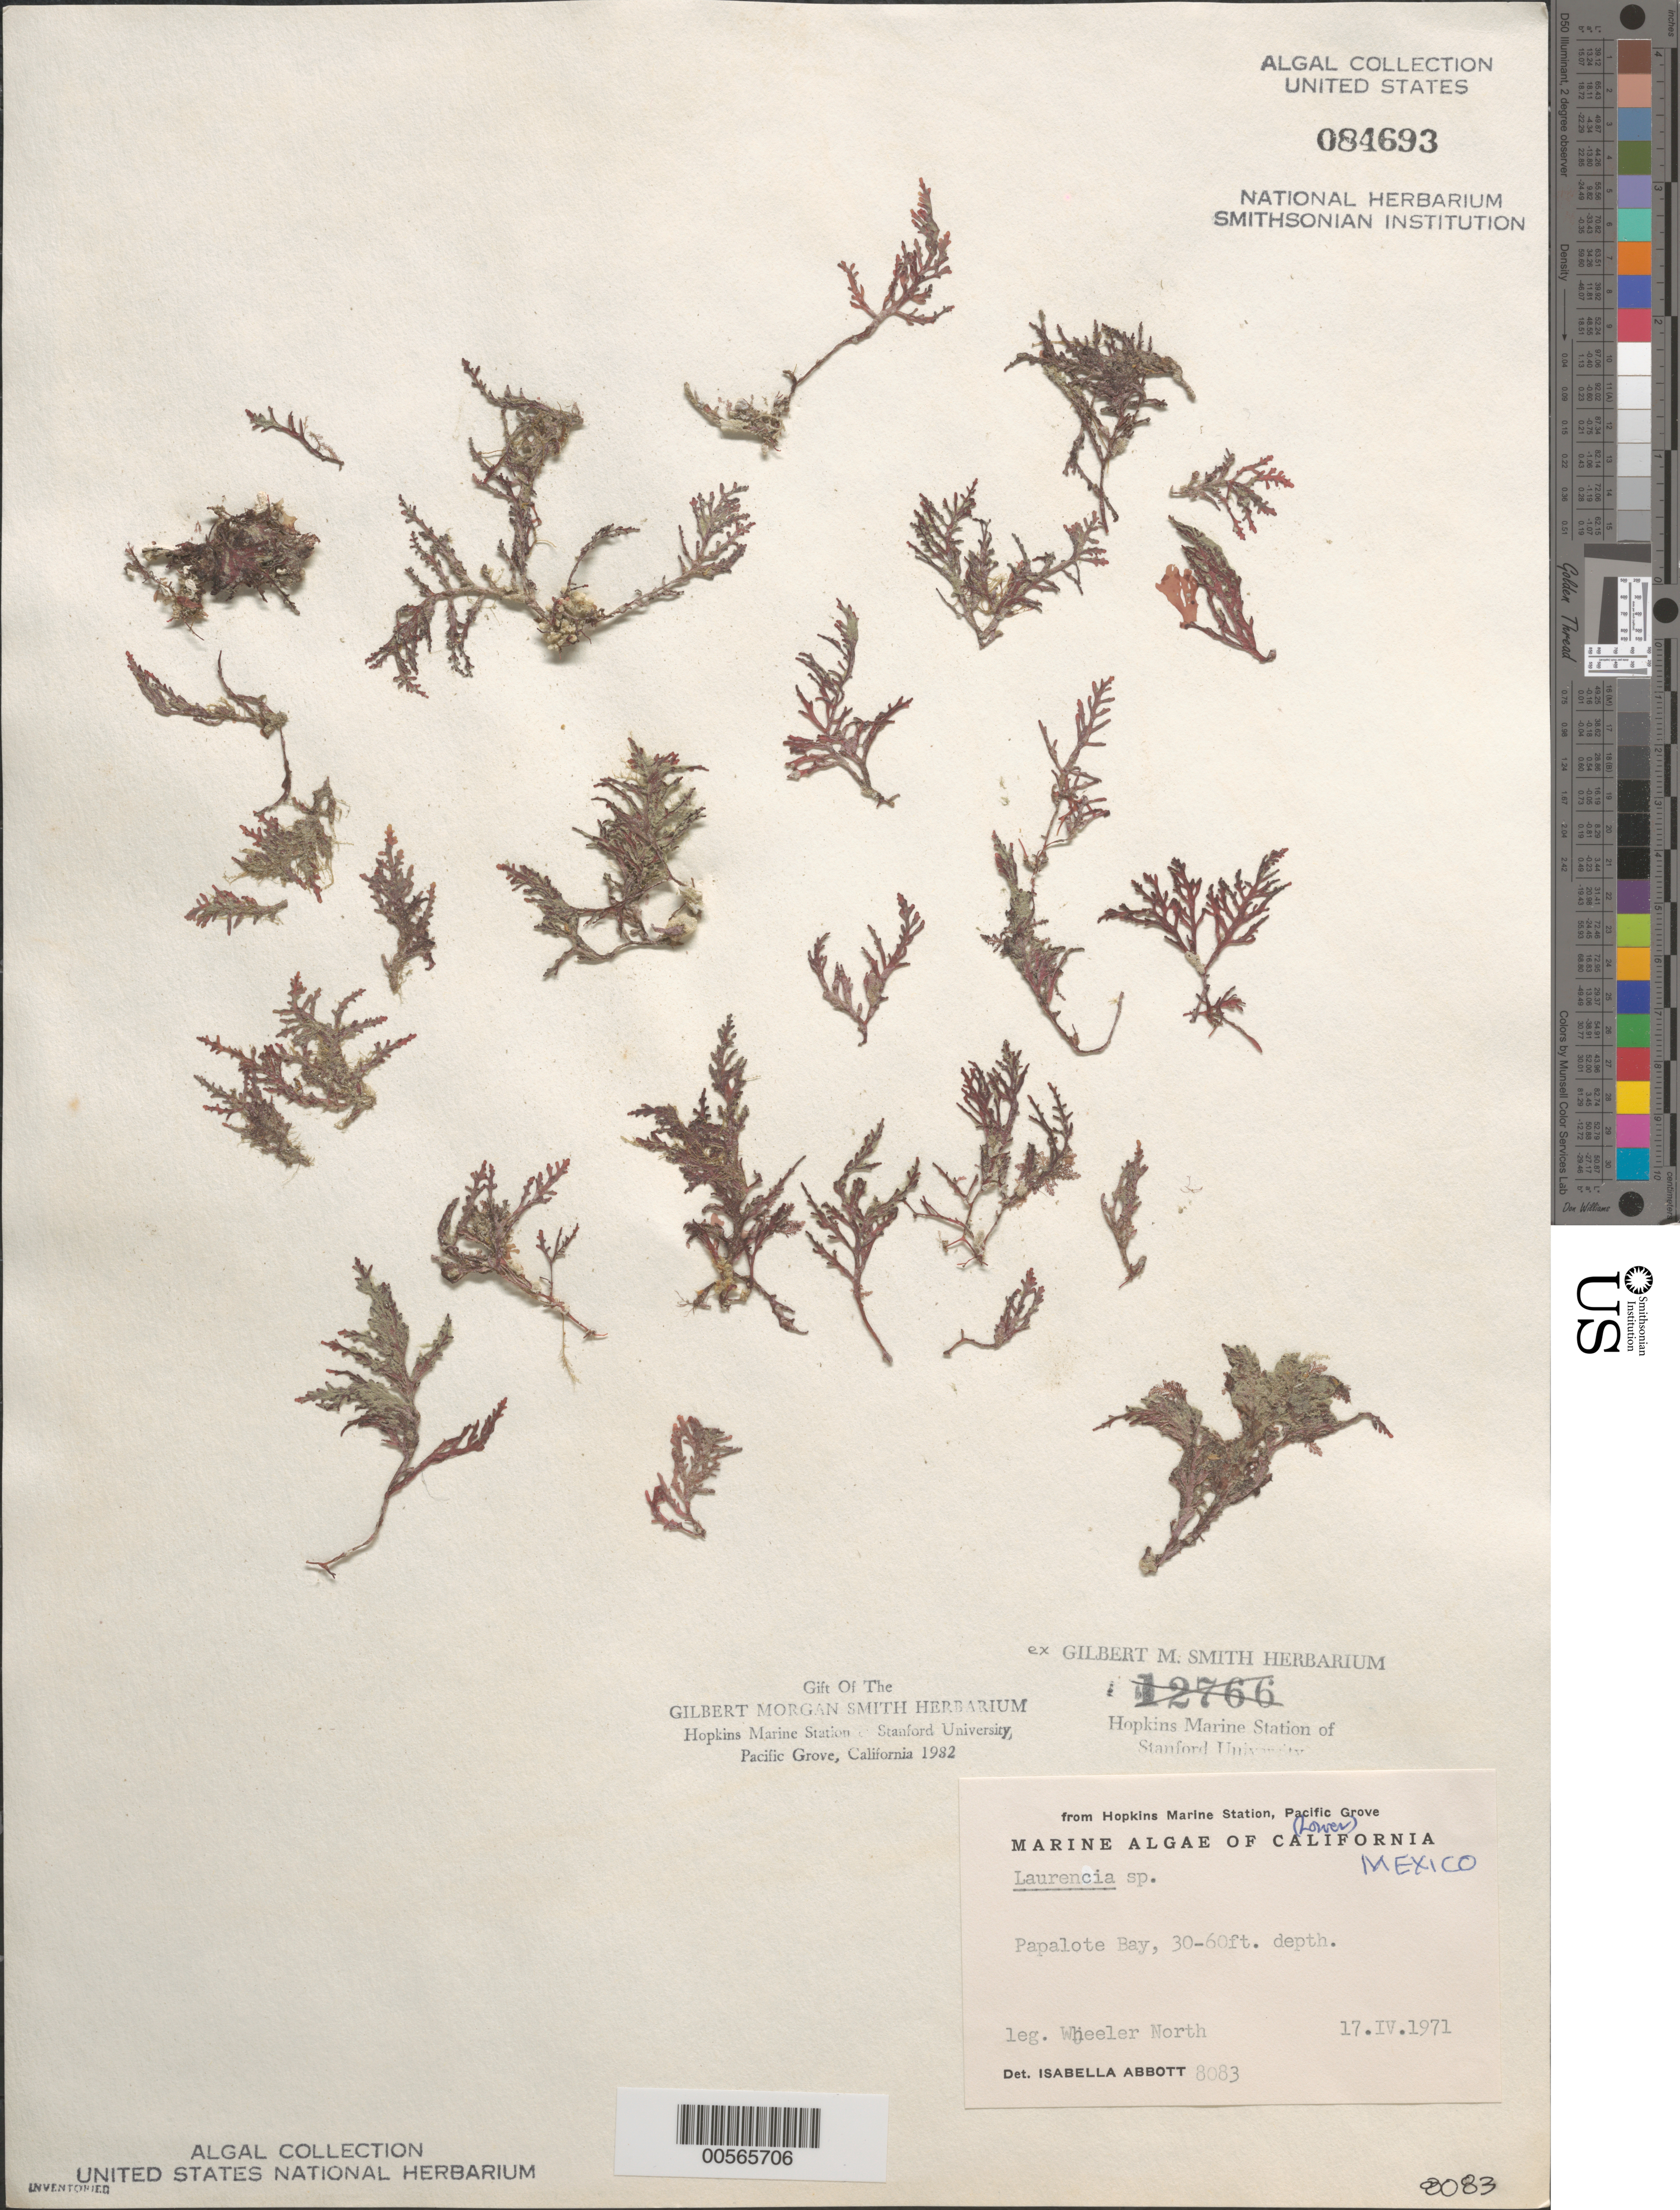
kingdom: Plantae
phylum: Rhodophyta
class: Florideophyceae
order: Ceramiales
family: Rhodomelaceae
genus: Laurencia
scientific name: Laurencia sp.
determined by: Abbott, Isabella A.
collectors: W. North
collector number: IAA 8083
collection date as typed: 17 Apr 1971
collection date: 1971-04-17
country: Mexico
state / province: Baja California Norte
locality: Papolote Bay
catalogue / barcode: US 84693